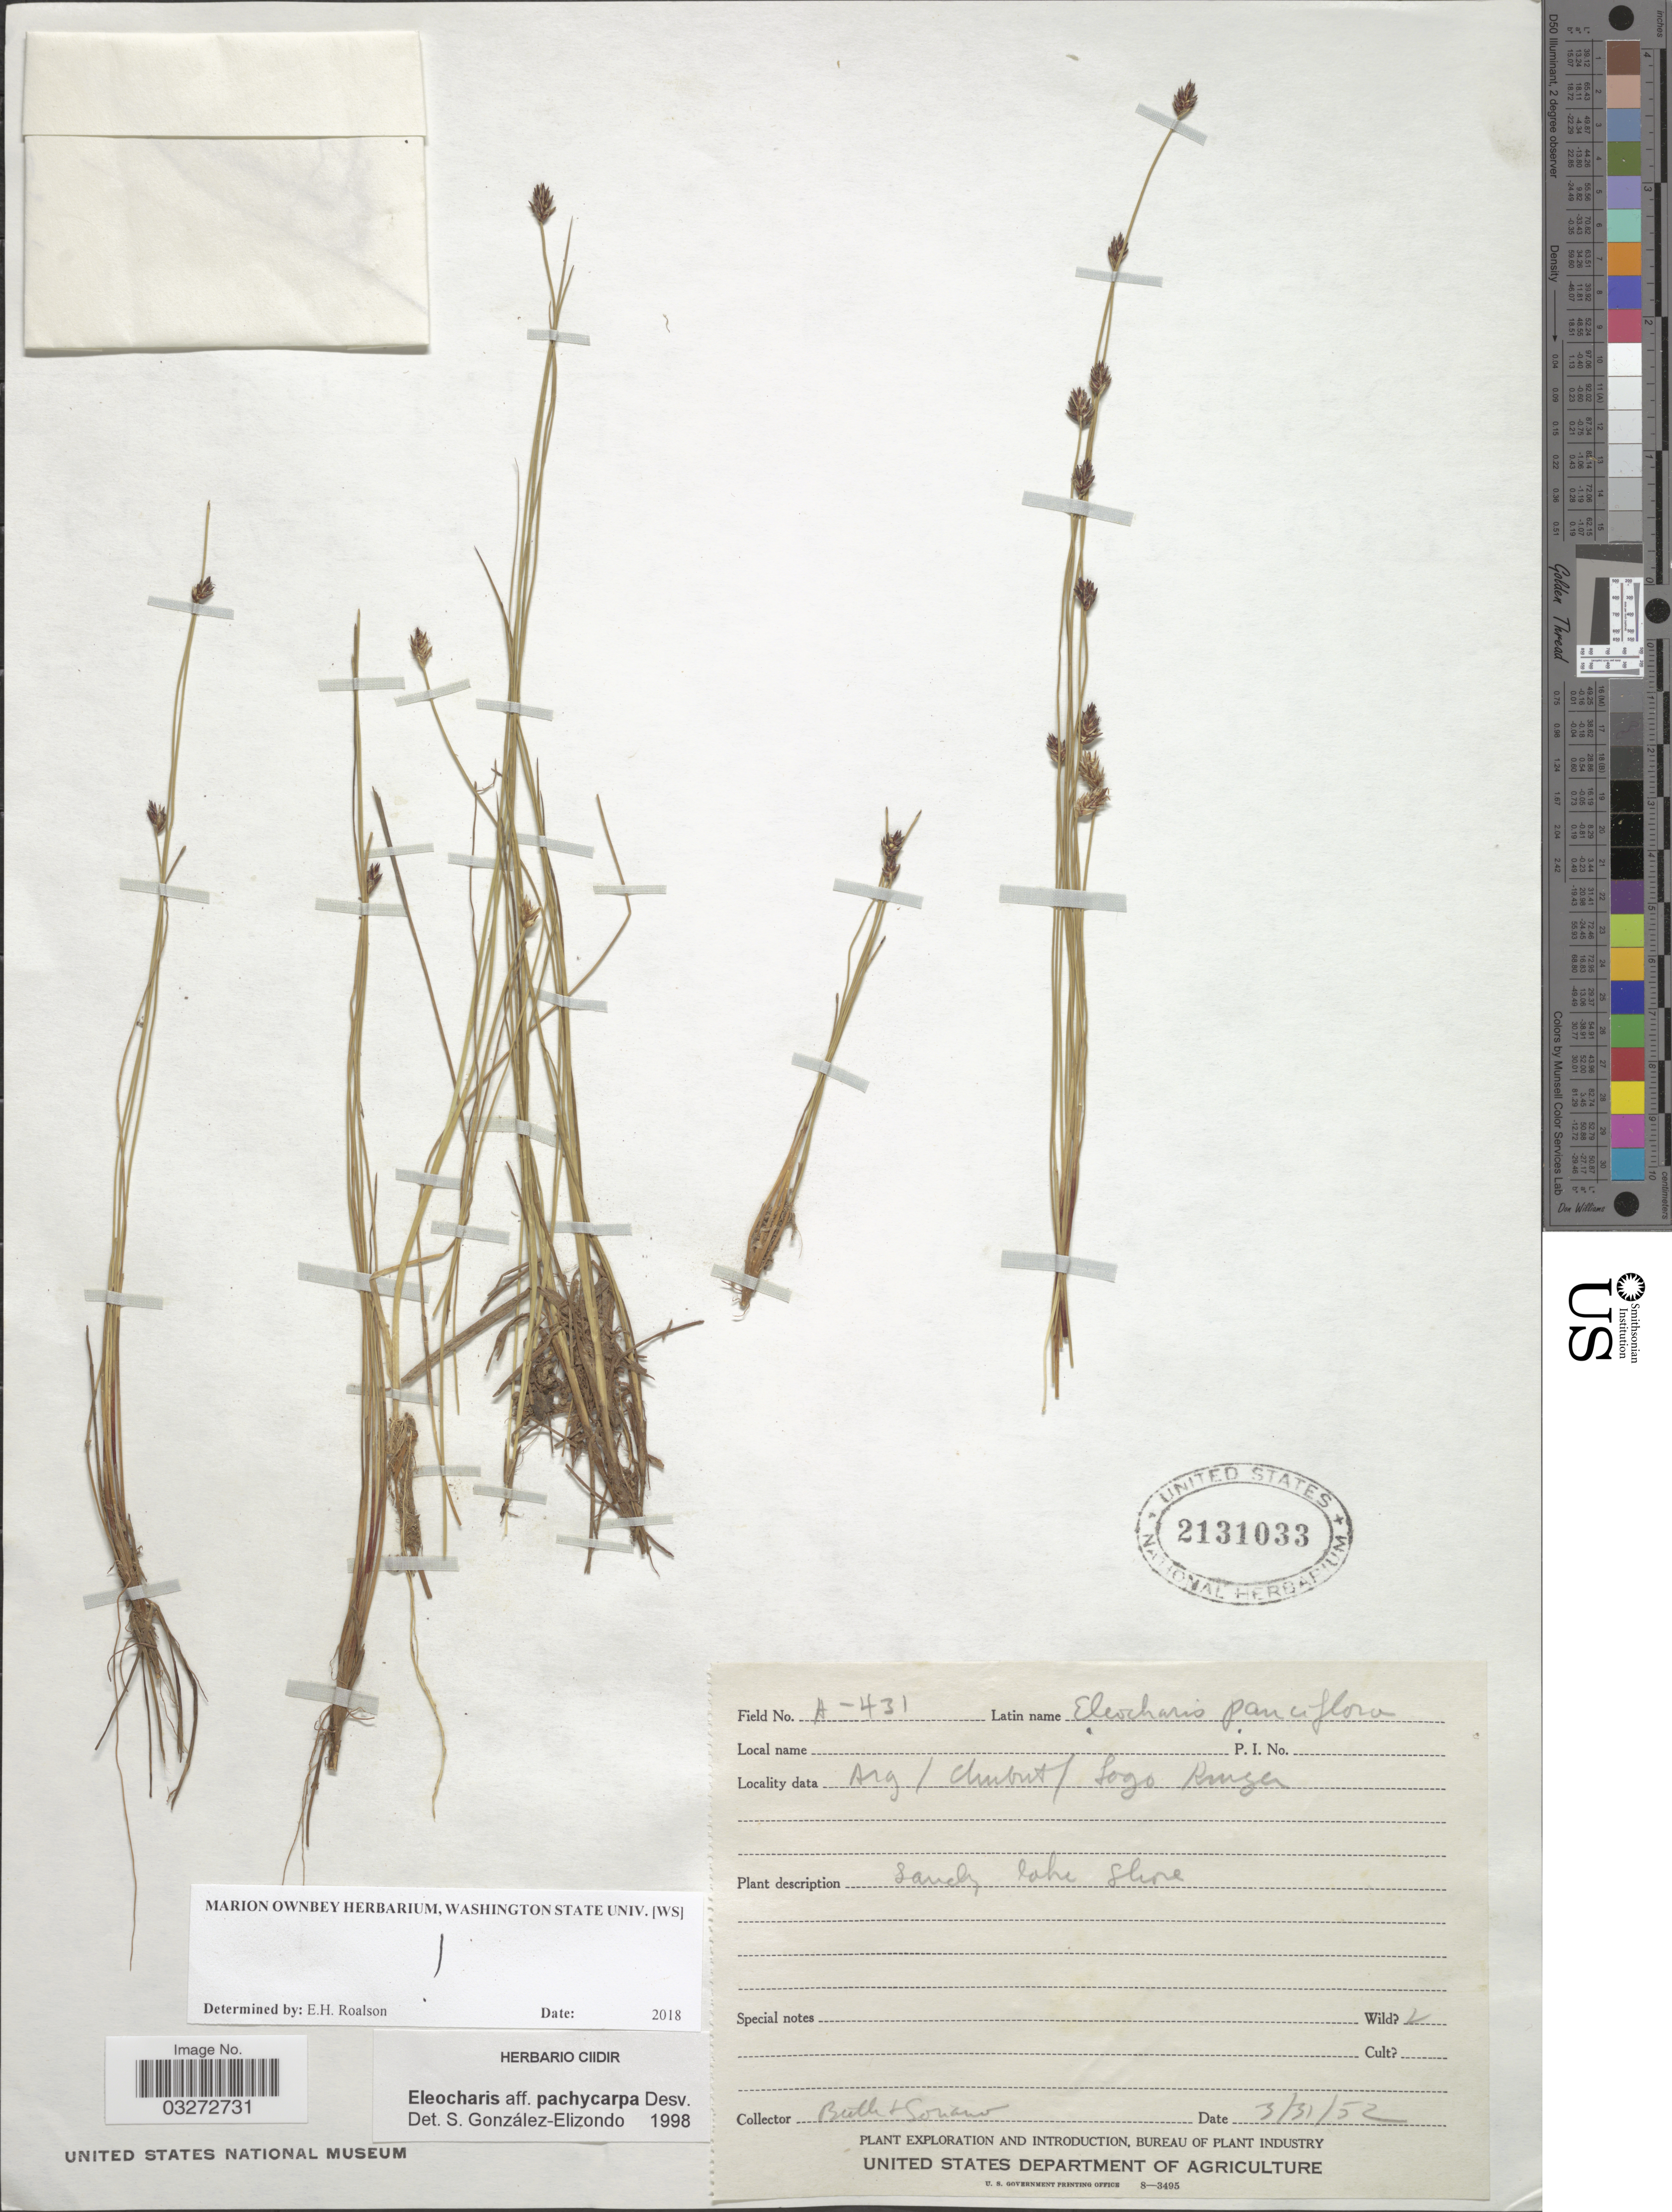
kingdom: Plantae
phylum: Tracheophyta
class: Liliopsida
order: Poales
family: Cyperaceae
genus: Eleocharis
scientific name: Eleocharis pachycarpa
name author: É. Desv.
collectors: Buth & -. Soriano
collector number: A-431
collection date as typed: Transcribed d/m/y: 31/3/52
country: Argentina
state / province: Chubut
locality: Logo Ranger [interpreted].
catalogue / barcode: US 2131033